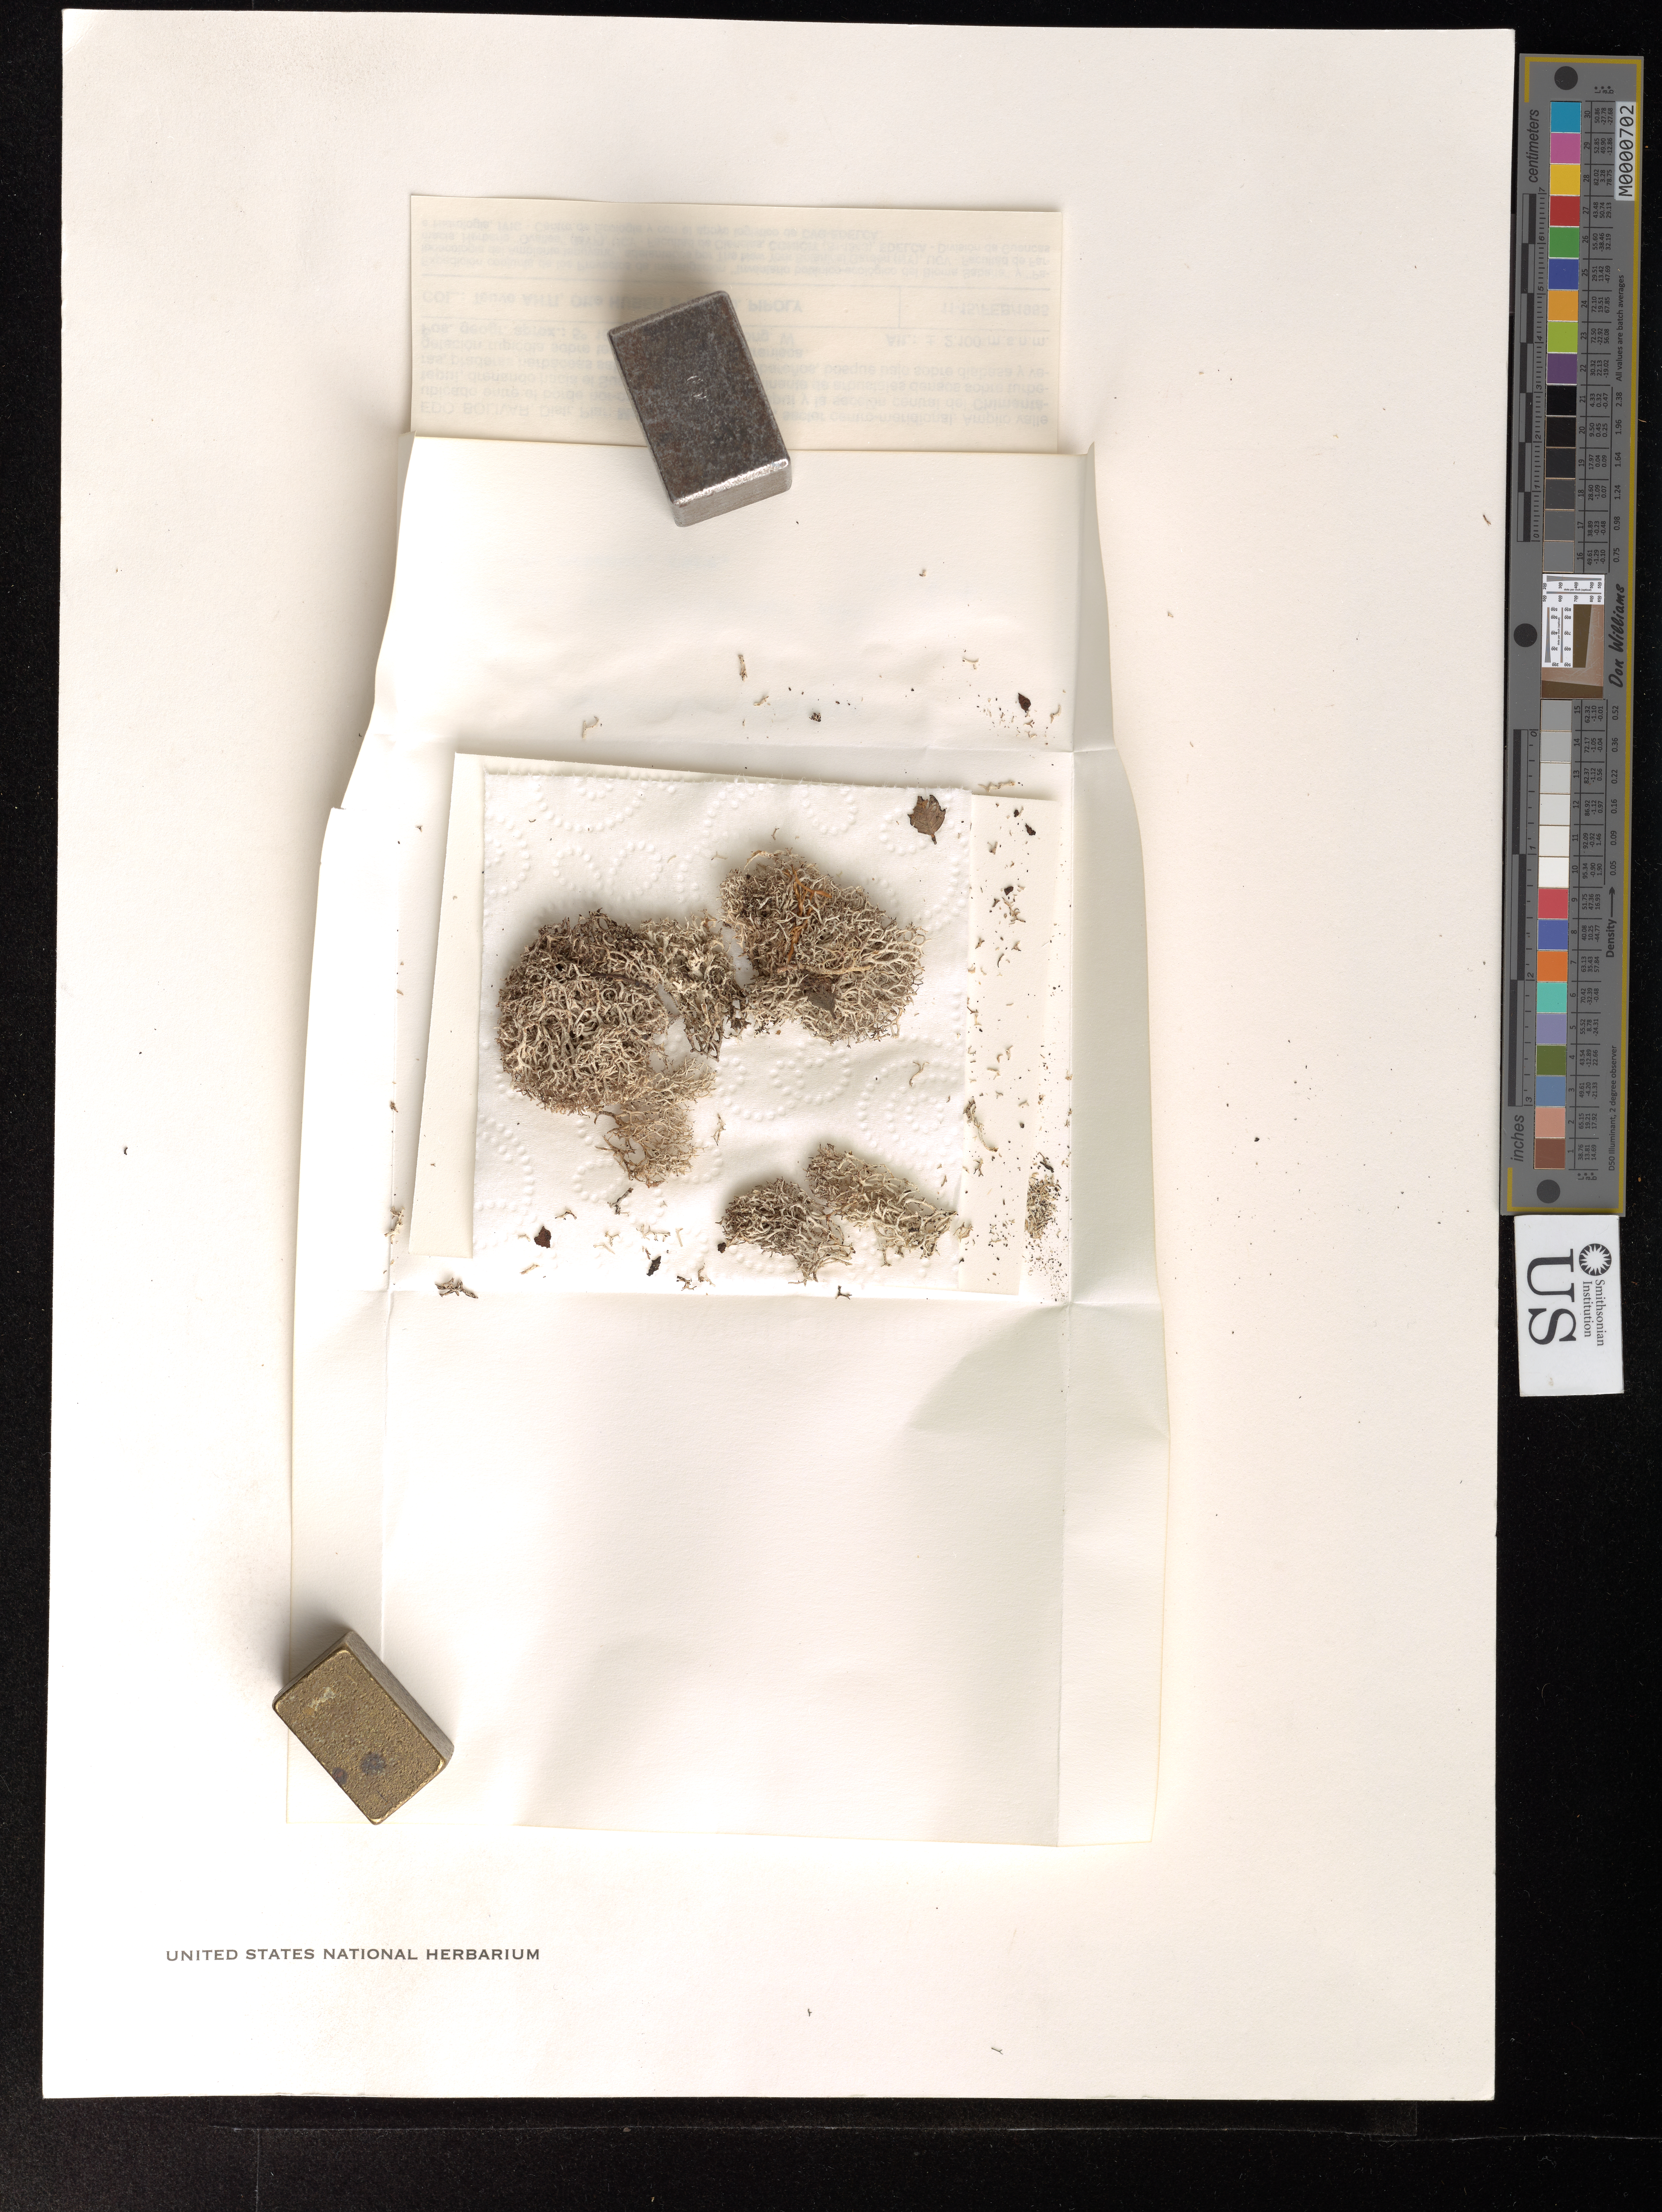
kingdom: Fungi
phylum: Ascomycota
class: Lecanoromycetes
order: Lecanorales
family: Cladoniaceae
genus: Cladonia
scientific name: Cladonia pulviniformis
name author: Ahti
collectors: T. T. Ahti, O. Huber & J. Pipoly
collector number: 45251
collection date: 1985-02-11/1985-02-15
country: Venezuela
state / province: Bolívar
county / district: Piar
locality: Macizo del Chimantá, sector centro-meridional. Amplio valle ubicado entre el borde nor-oriental del Torono-tepui y la sección central del Chimantá-tepui, drenando hacia el Sur.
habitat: Vegetación predominante de arbustales densos sobre turberas, praderas herbáceas sabanoides, bosques ribereños, bosque bajo sobre diabasa y vegetación rupícola sobre terrazas rocosas de arenisca.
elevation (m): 2100